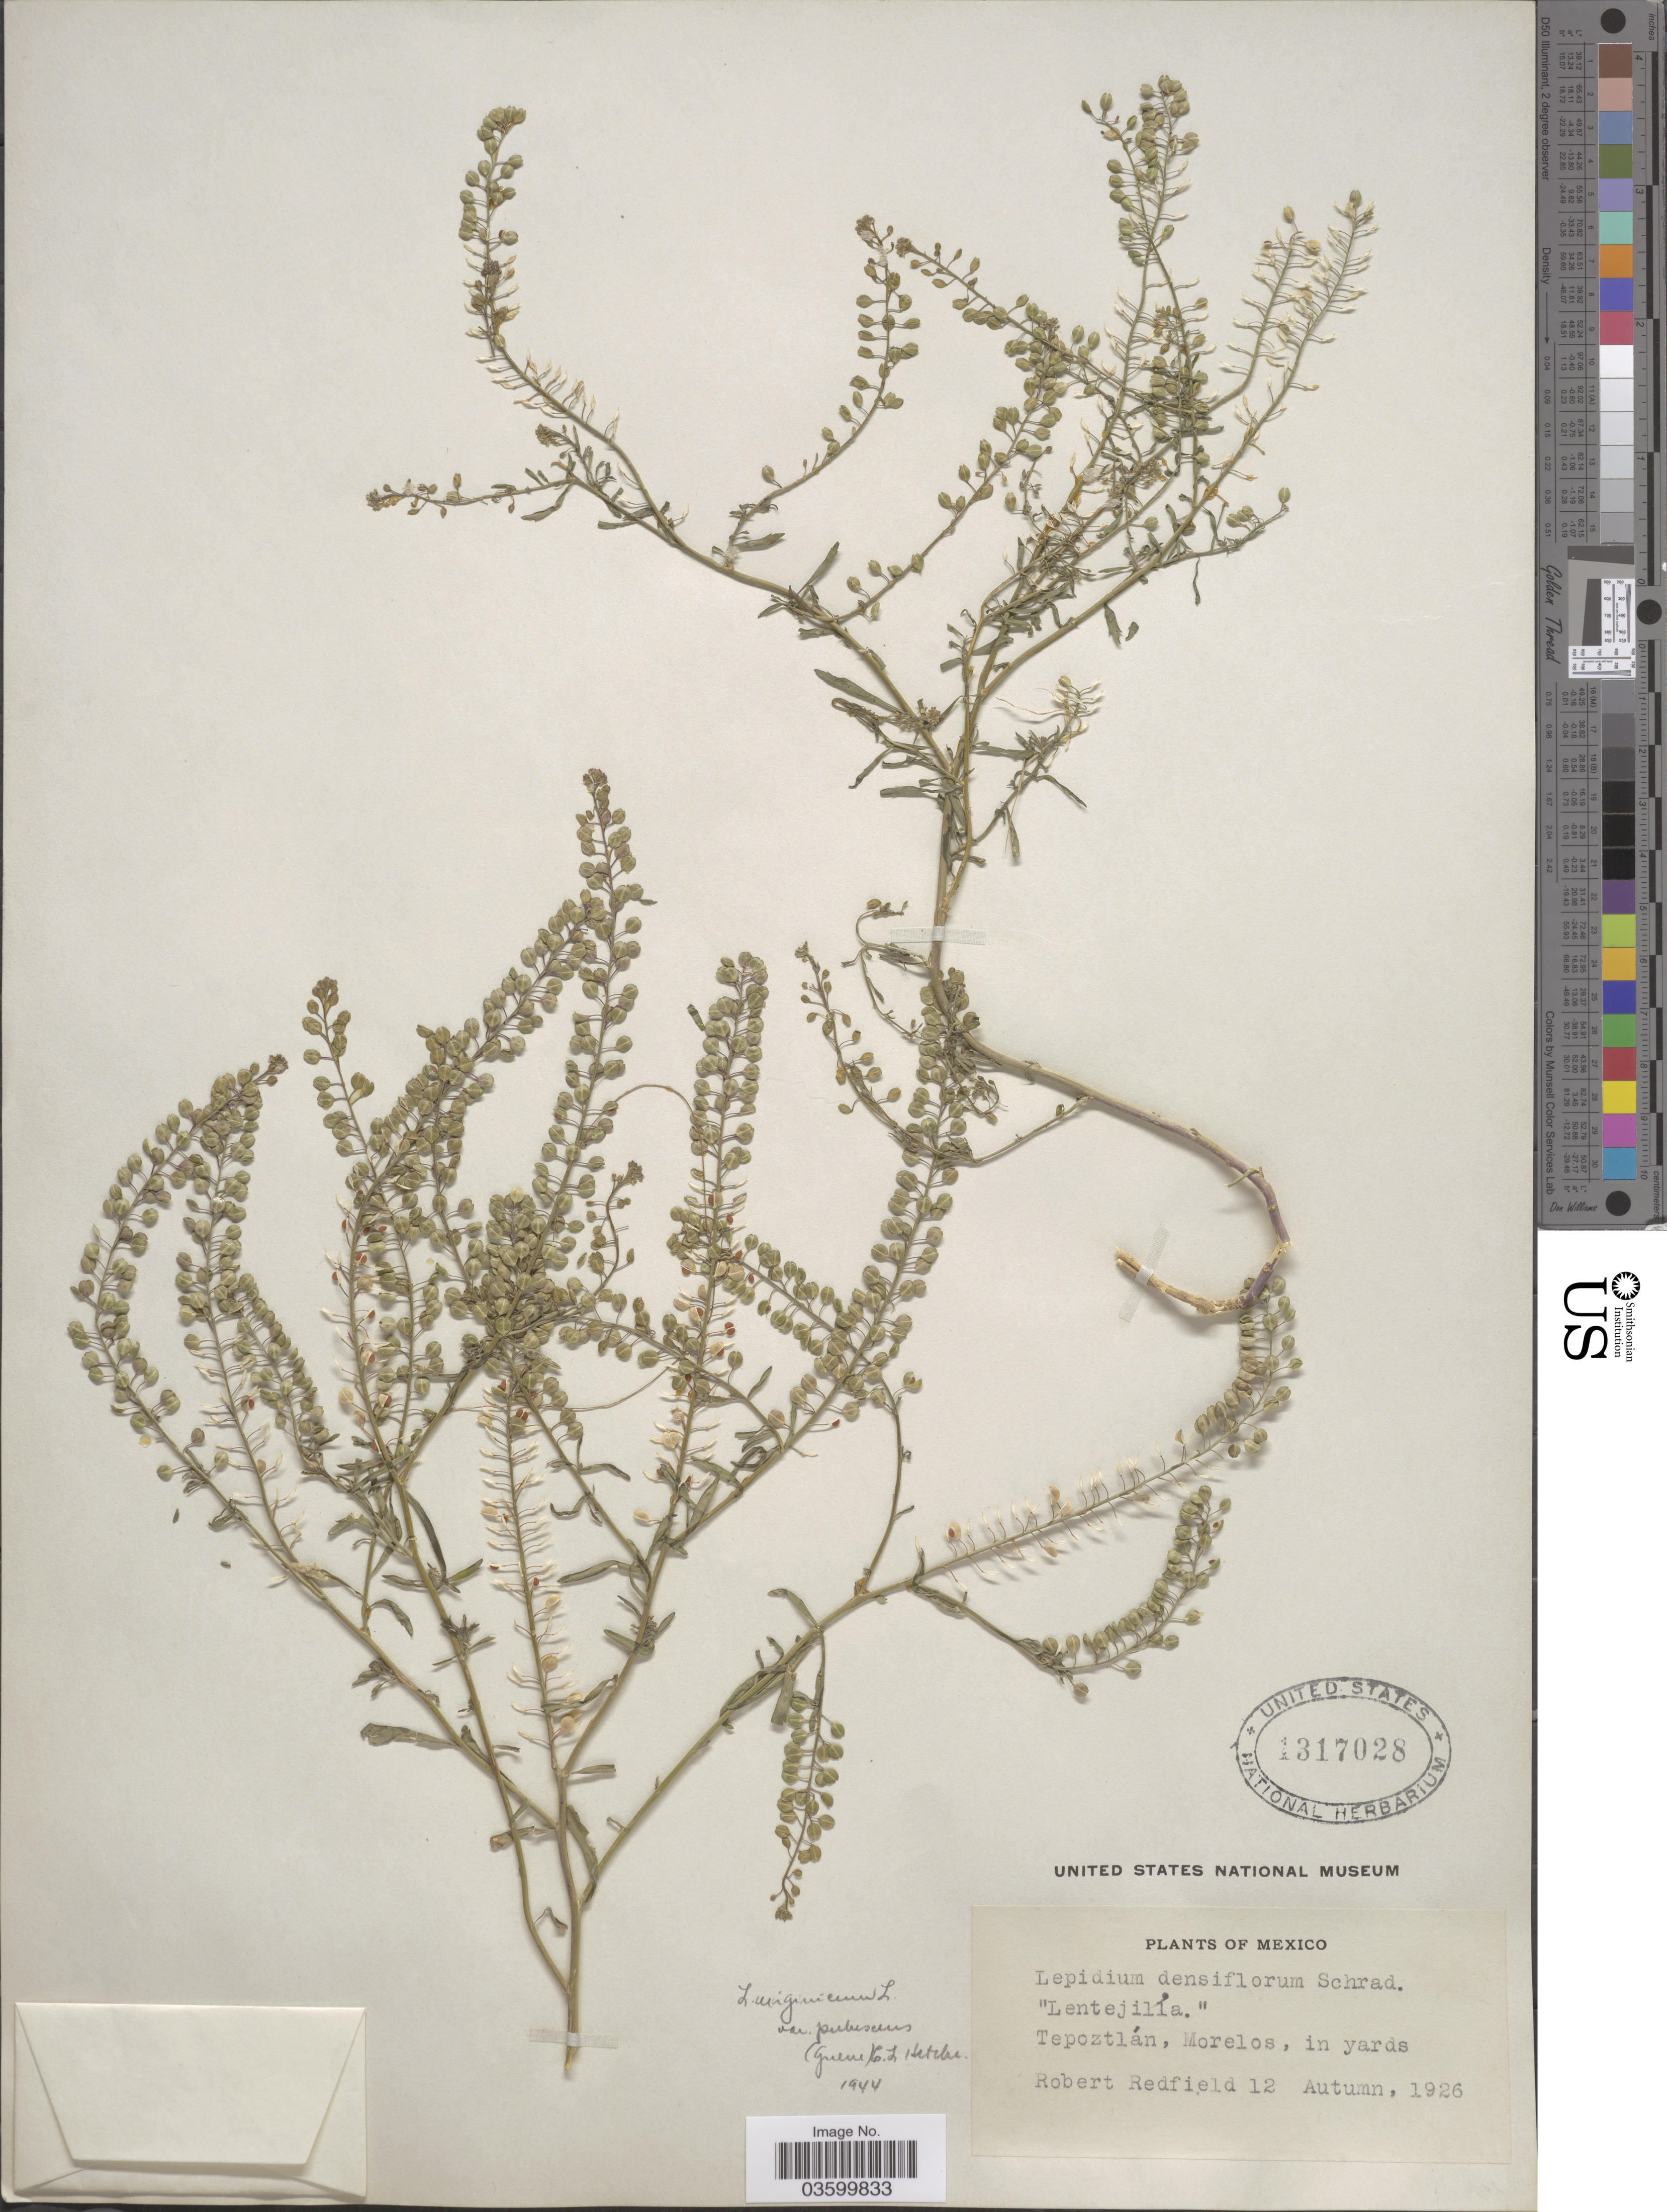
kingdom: Plantae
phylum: Tracheophyta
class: Magnoliopsida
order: Brassicales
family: Brassicaceae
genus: Lepidium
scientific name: Lepidium virginicum var. pubescens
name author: (Greene) C.L. Hitchc.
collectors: R. Redfield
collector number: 12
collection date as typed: Autumn, 1926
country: Mexico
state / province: Morelos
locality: Tepoztlán, in yards.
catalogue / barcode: US 1317028